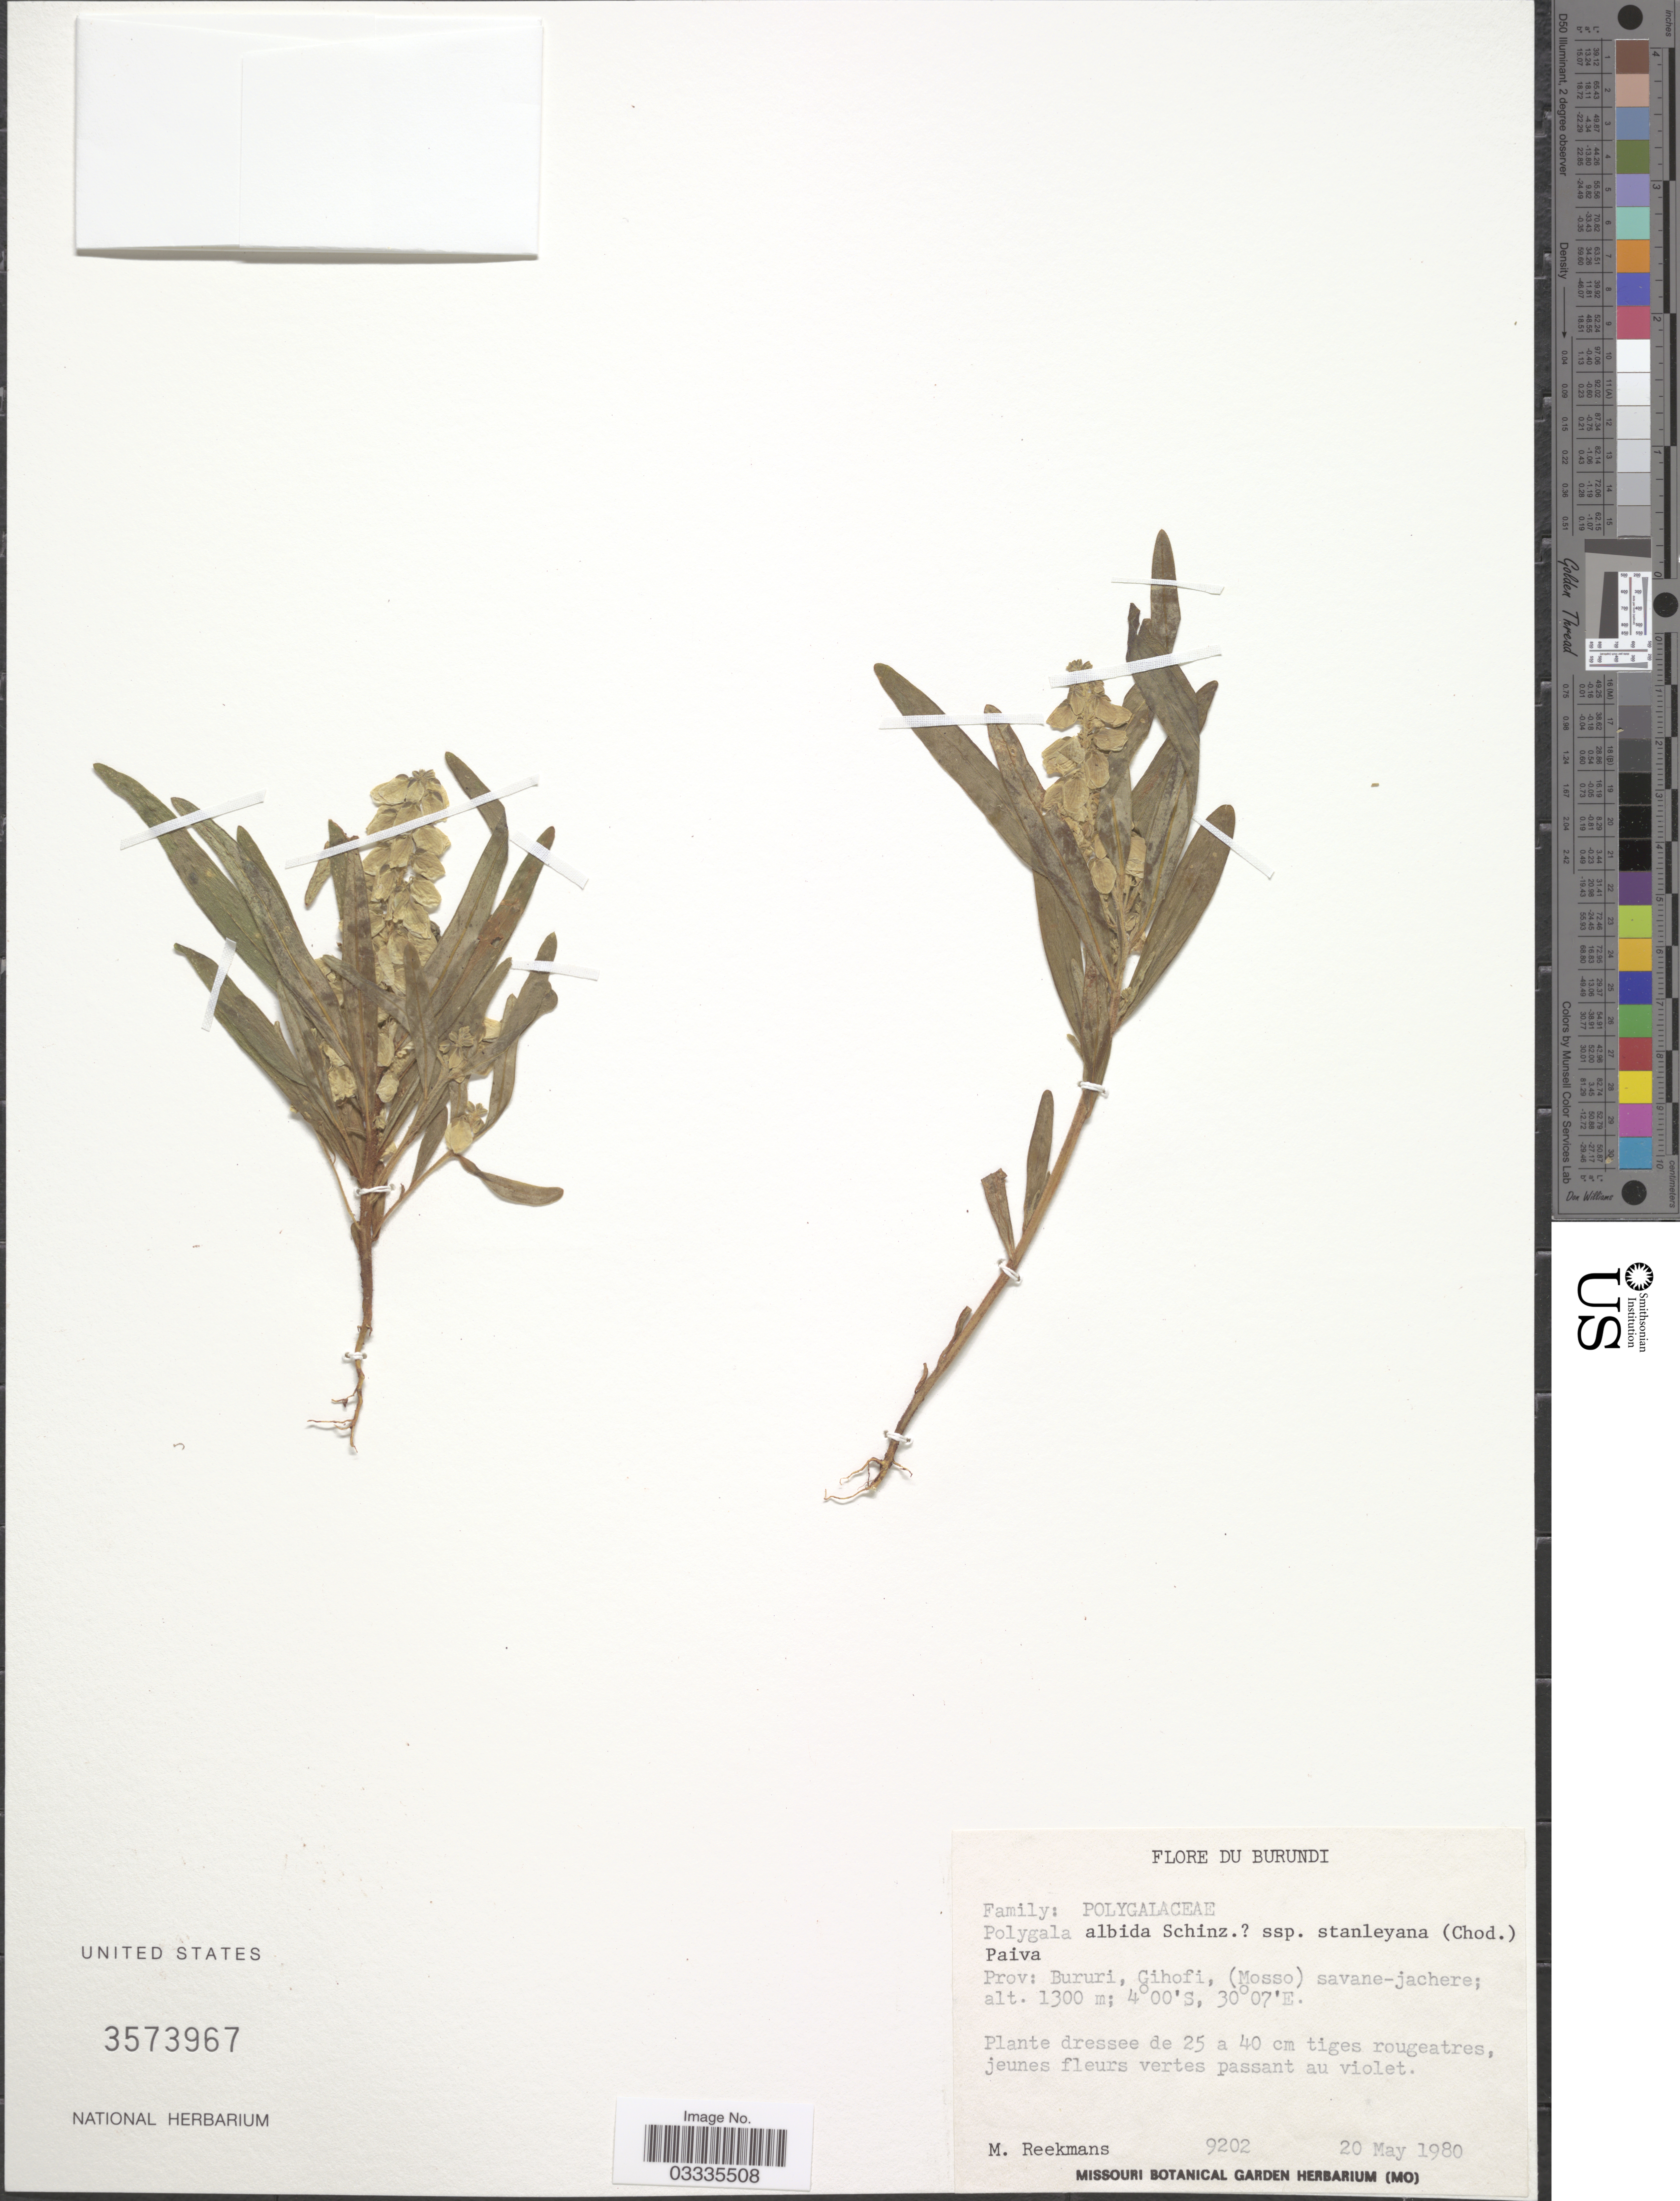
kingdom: Plantae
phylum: Tracheophyta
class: Magnoliopsida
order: Fabales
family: Polygalaceae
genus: Polygala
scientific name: Polygala albida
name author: Schinz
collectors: M. Reekmans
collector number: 9202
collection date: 1980-05-20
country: Burundi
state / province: Bururi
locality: Gihofi, (Mosso) savane-jachere.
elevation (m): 1300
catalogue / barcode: US 3573967